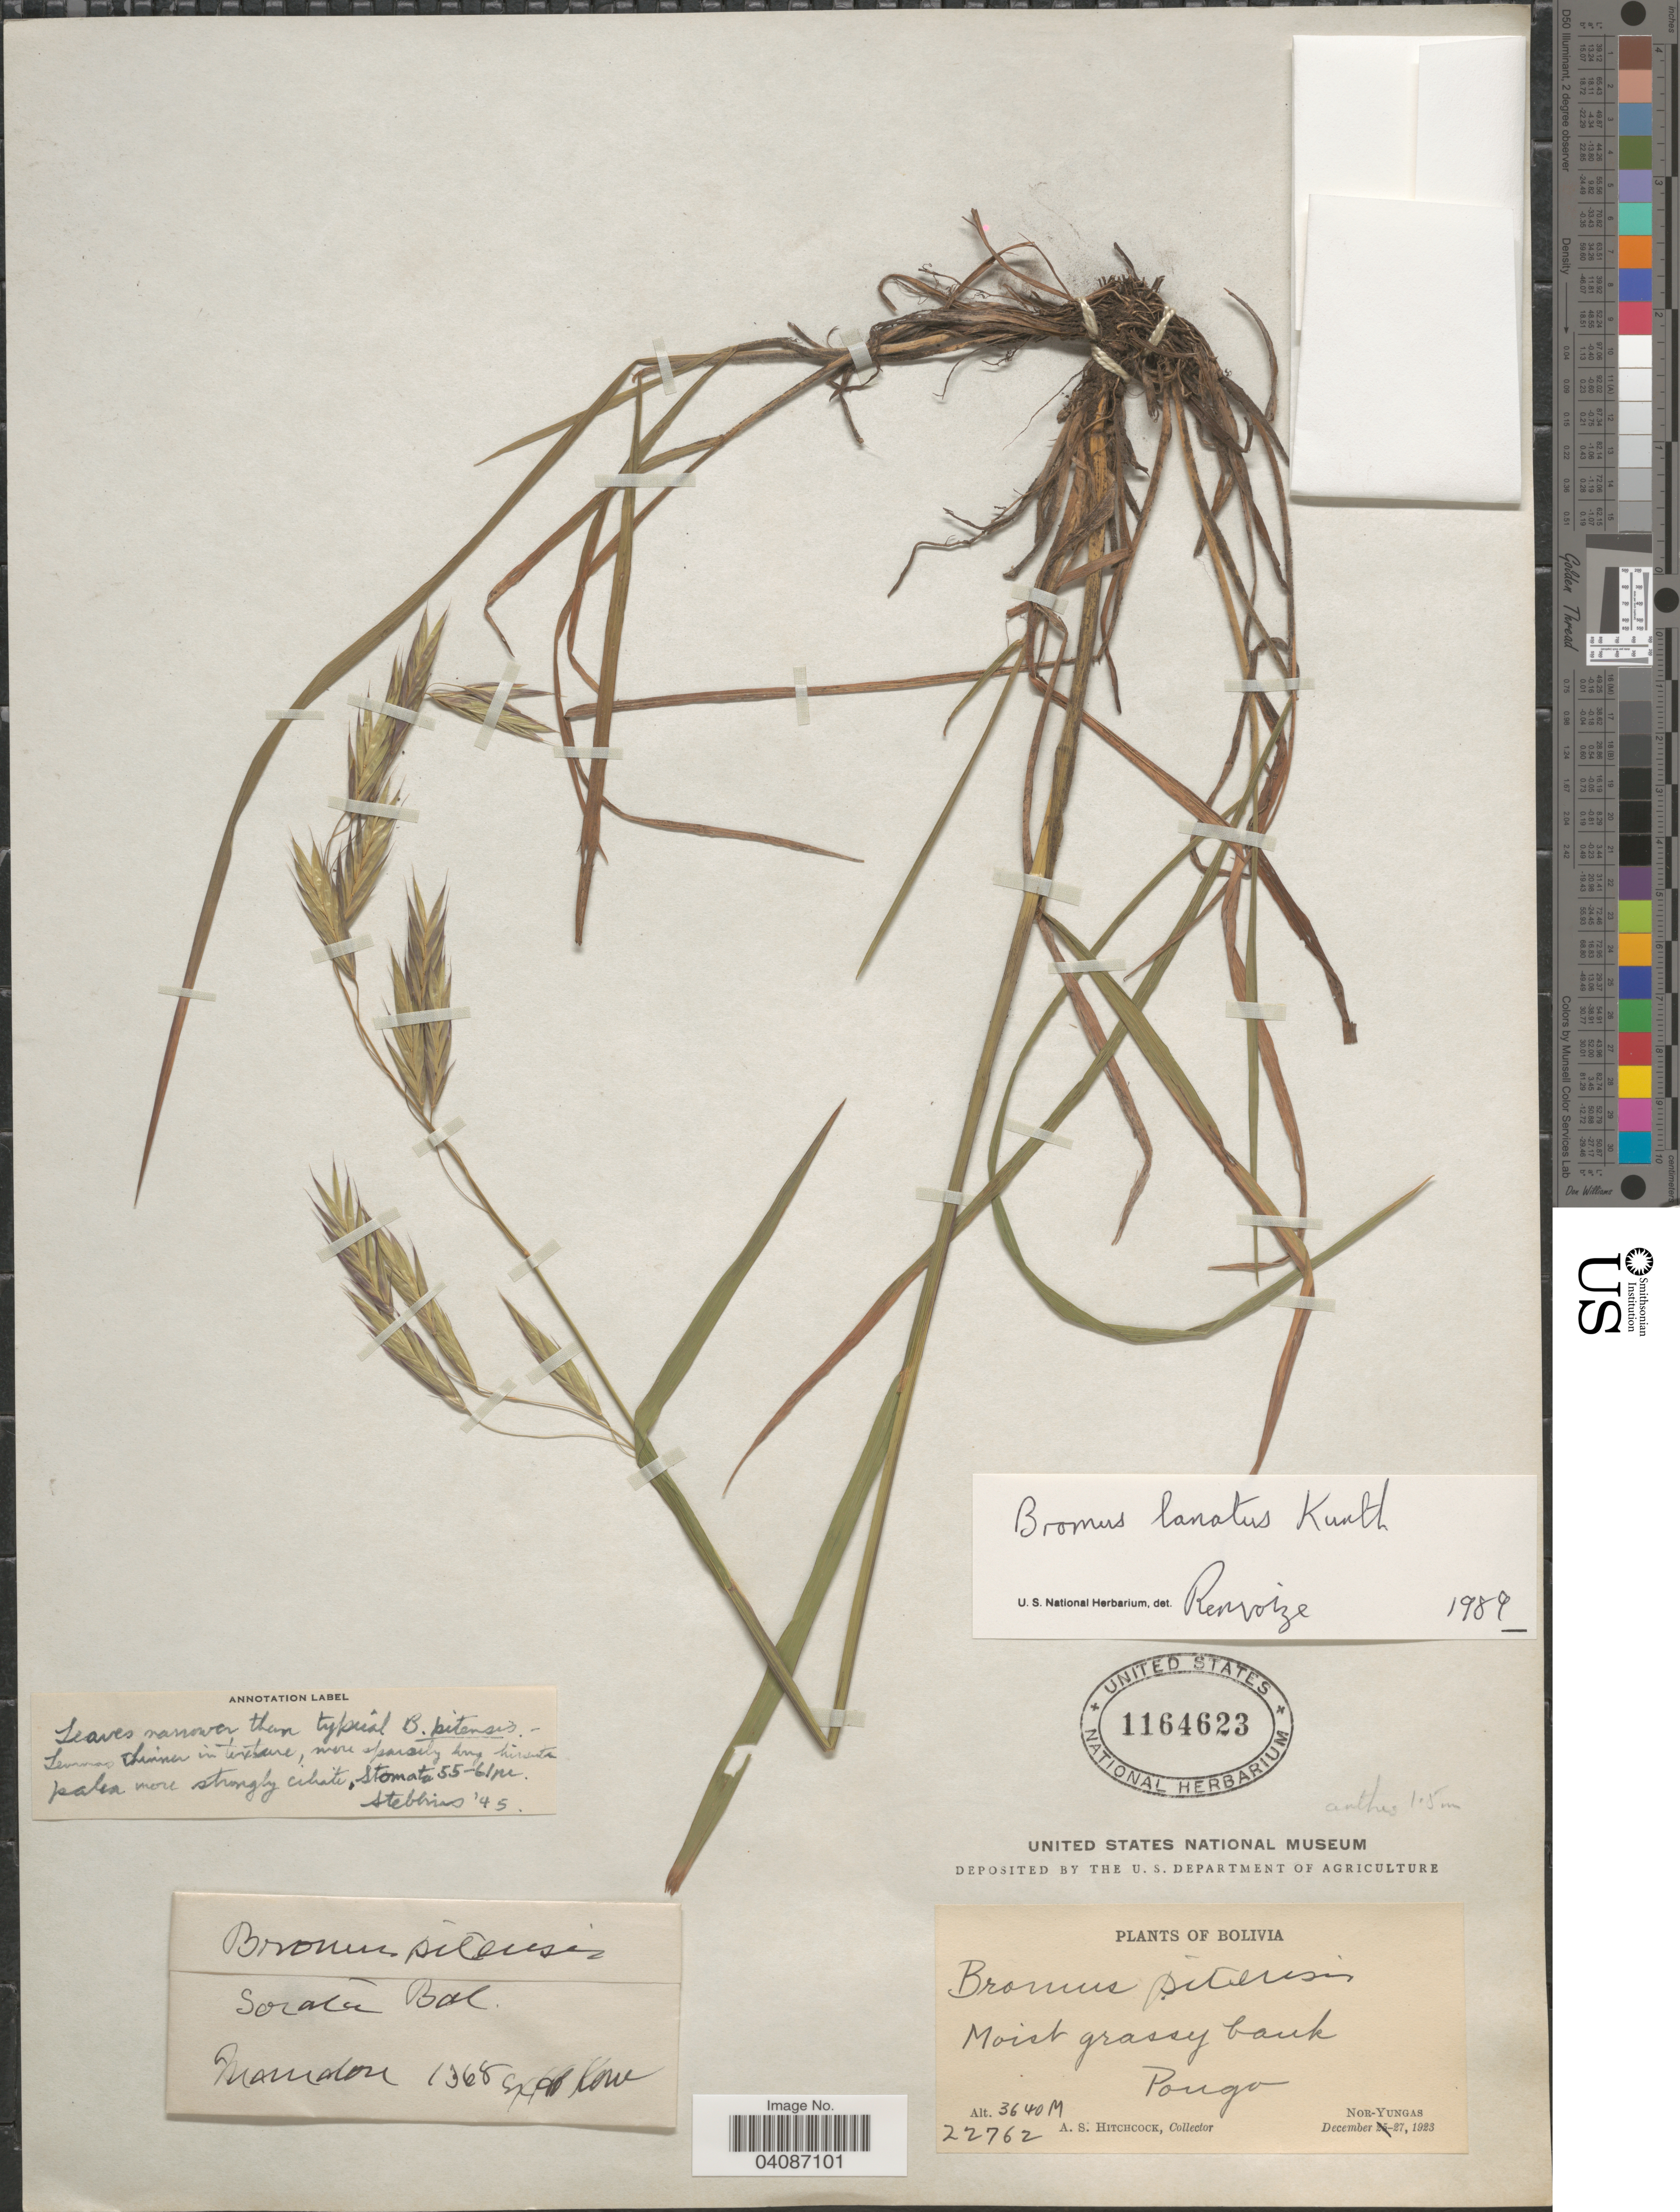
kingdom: Plantae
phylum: Tracheophyta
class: Liliopsida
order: Poales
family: Poaceae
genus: Bromus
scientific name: Bromus lanatus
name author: Kunth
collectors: Mandon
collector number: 1368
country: Bolivia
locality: Sorata.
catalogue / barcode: US 1164623-2